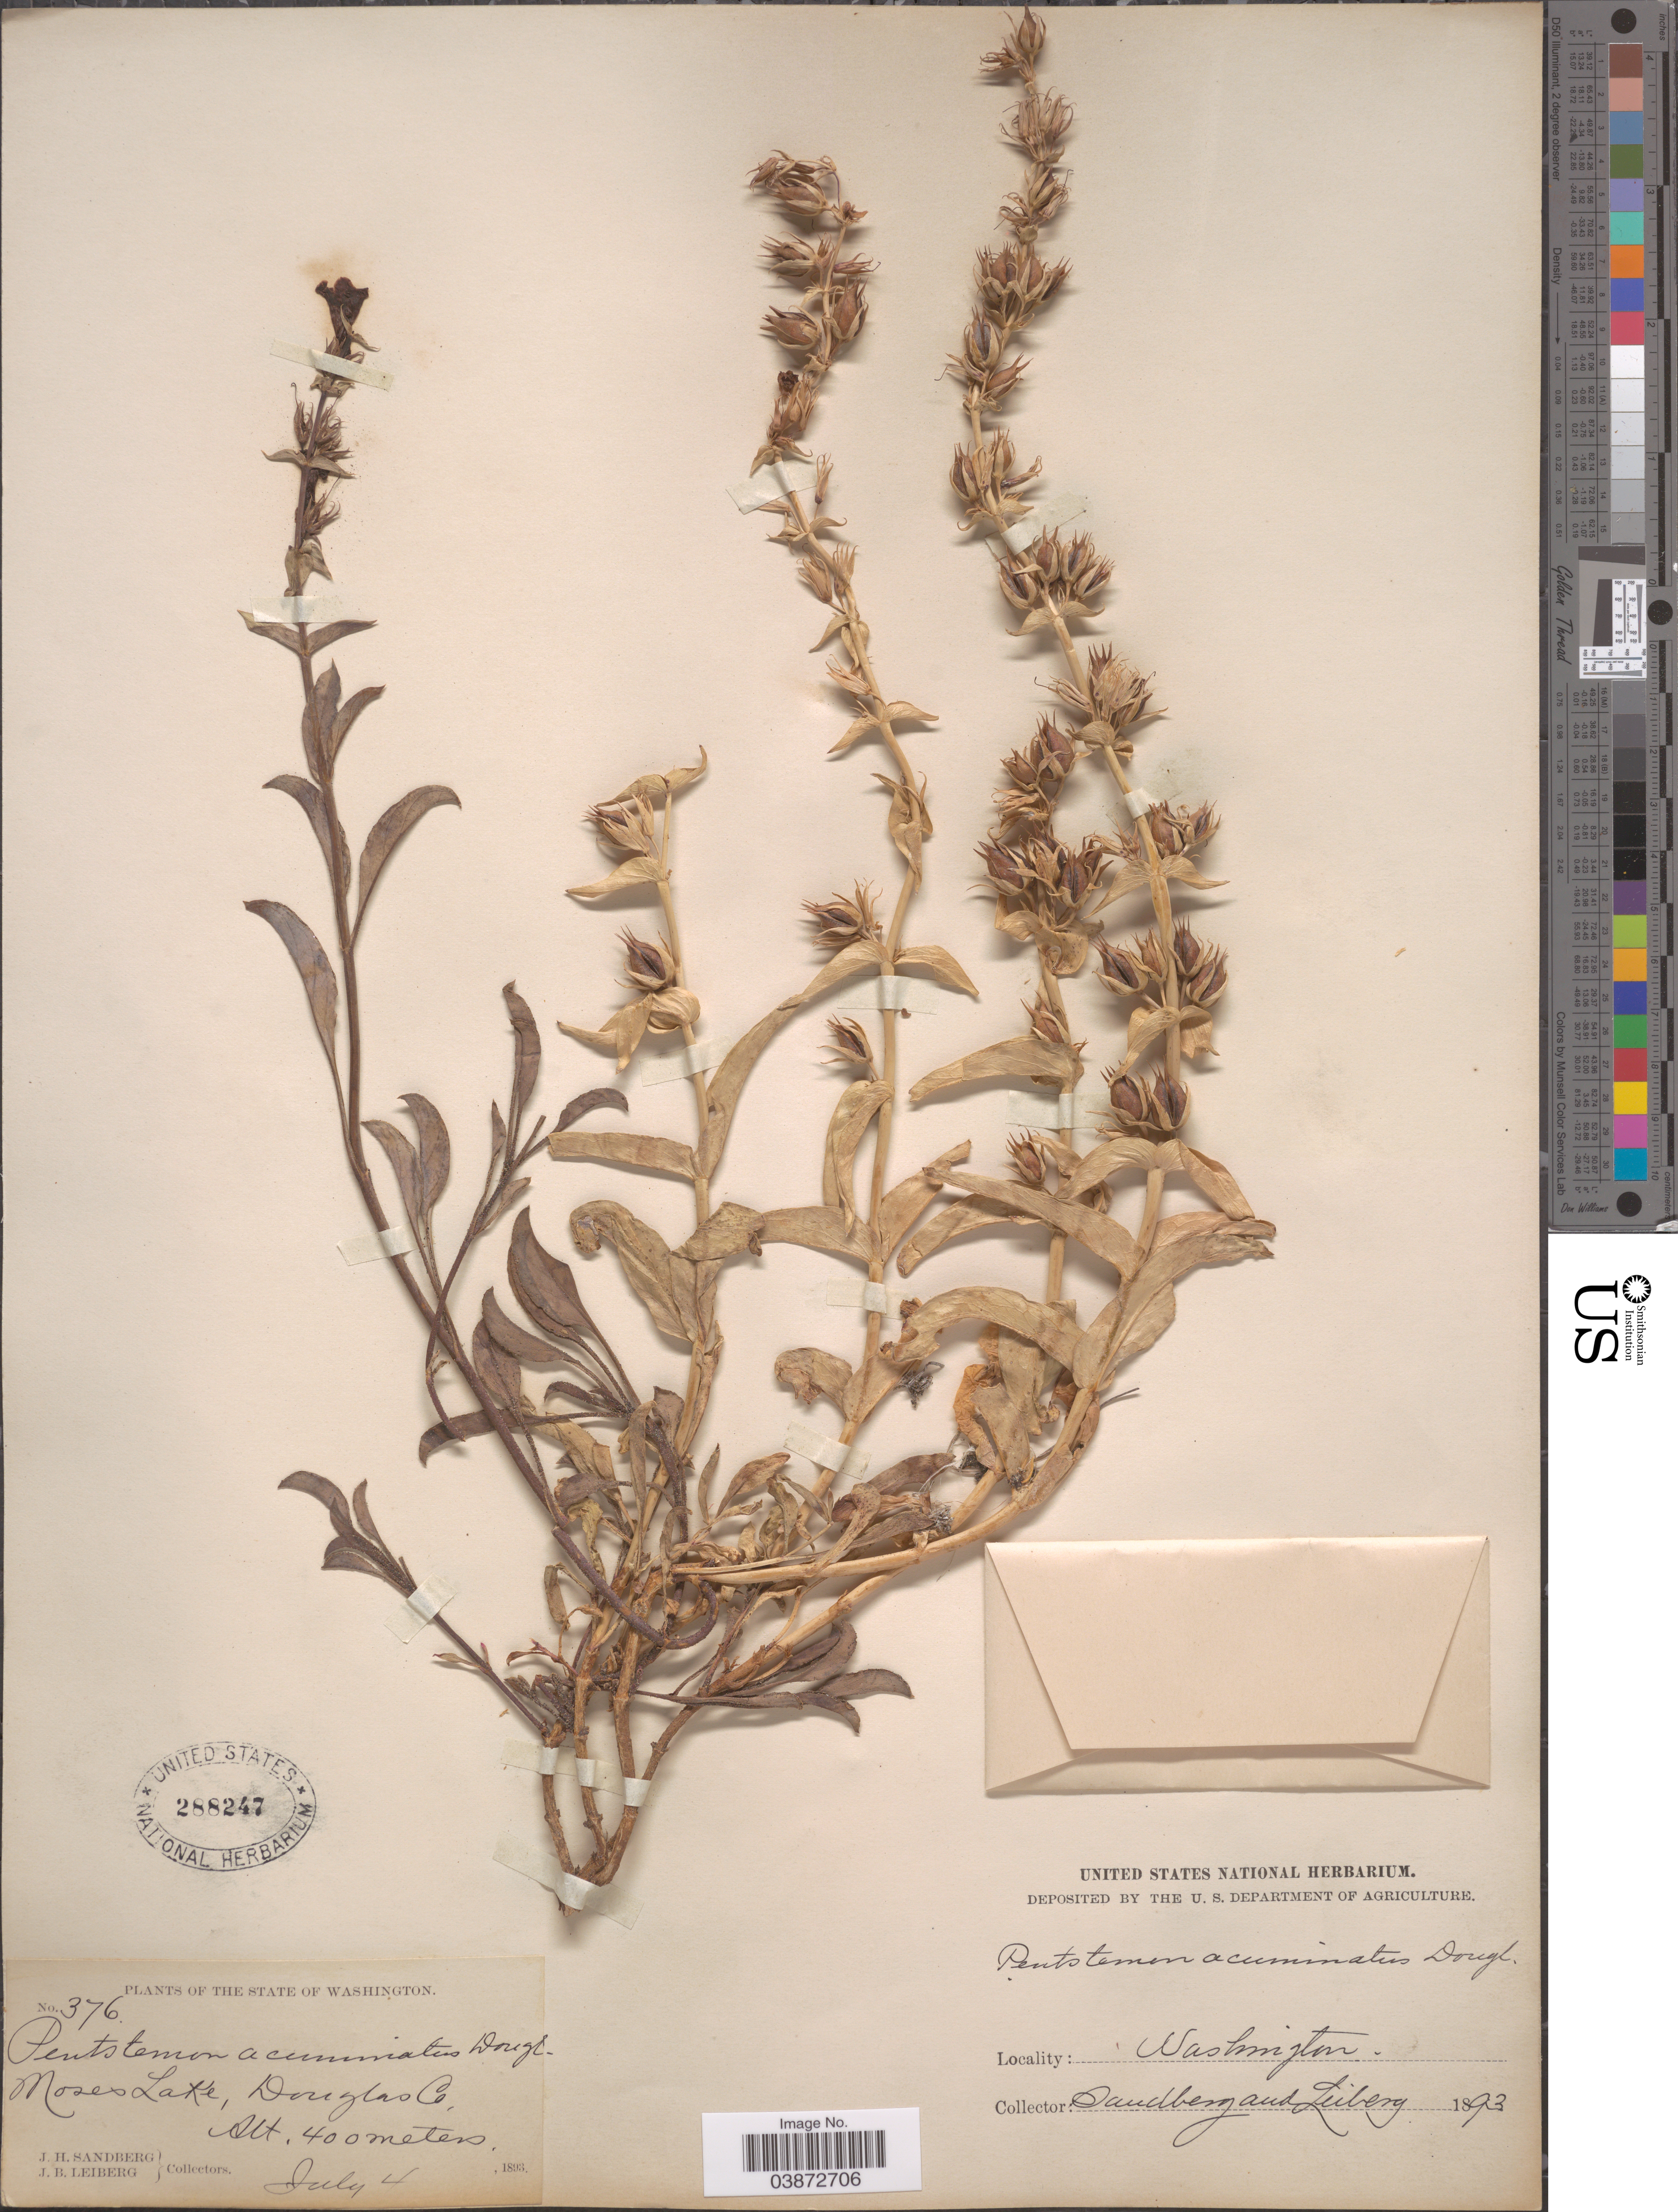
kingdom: Plantae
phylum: Tracheophyta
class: Magnoliopsida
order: Lamiales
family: Plantaginaceae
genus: Penstemon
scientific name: Penstemon acuminatus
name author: Greene ex Lindl.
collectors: J. H. Sandberg & J. B. Leiberg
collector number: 376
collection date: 1893-07-04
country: United States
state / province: Washington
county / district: Douglas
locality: Moses Lake, Douglas Co.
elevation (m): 400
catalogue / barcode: US 288247